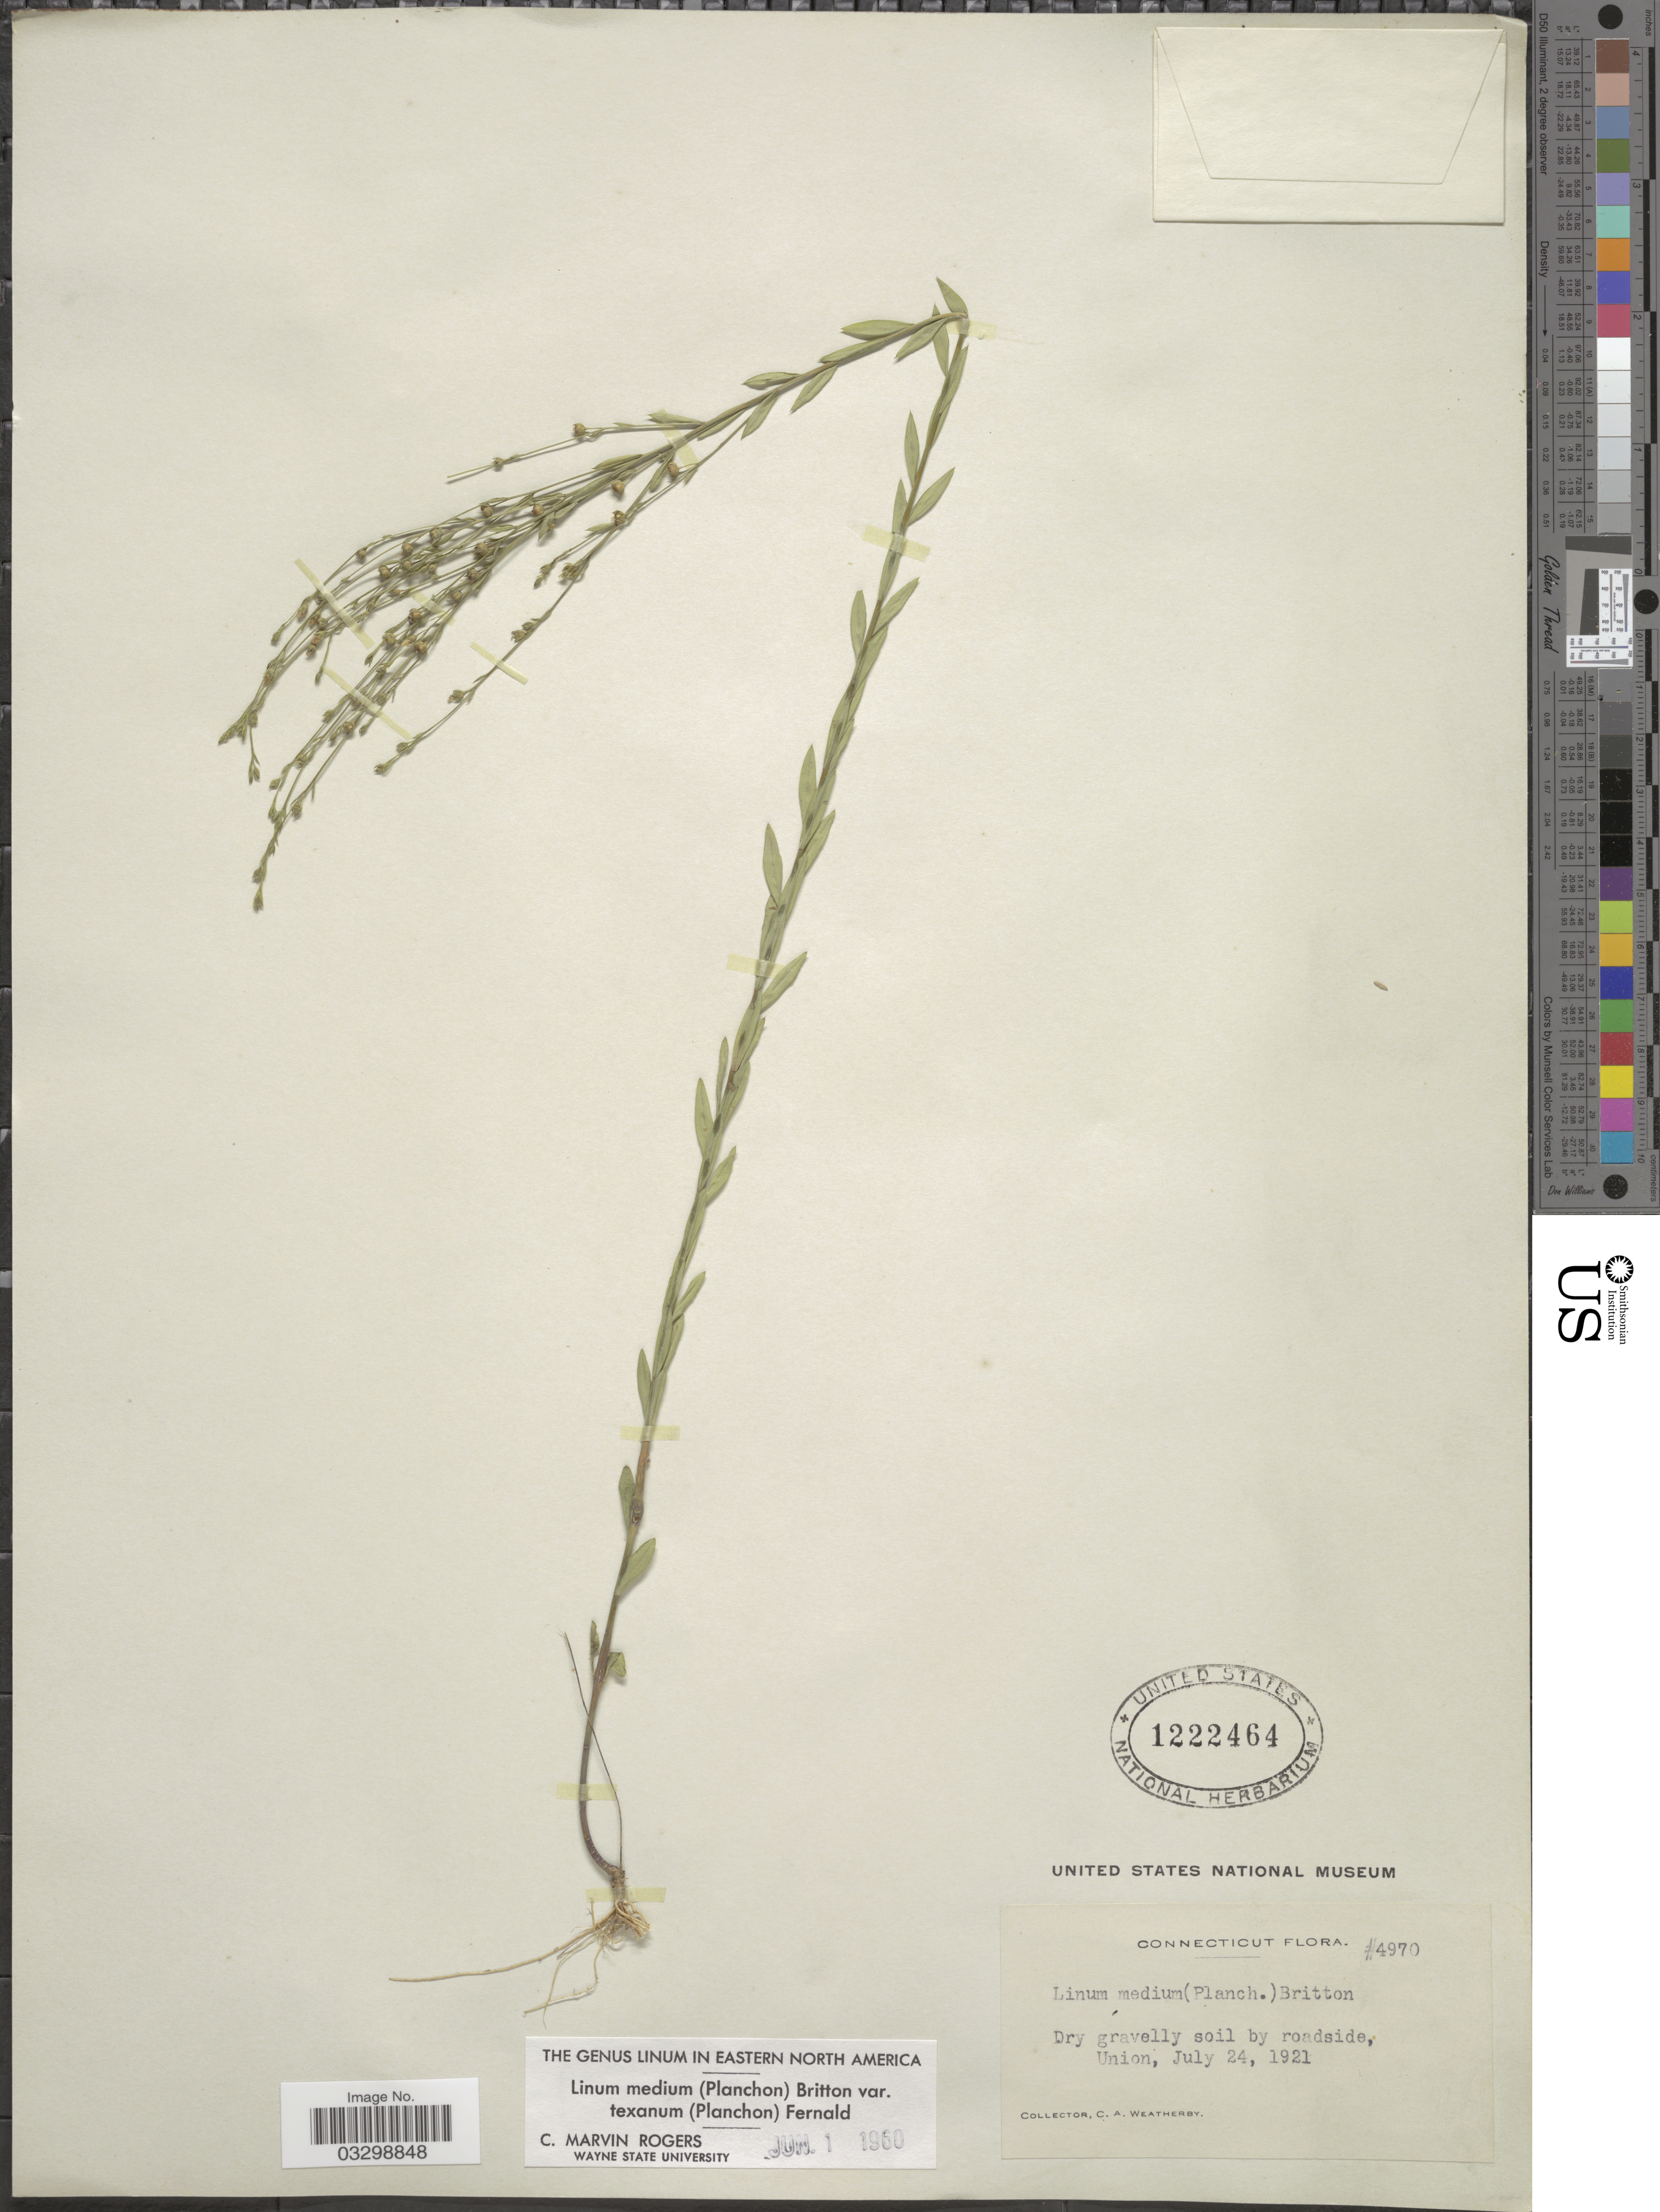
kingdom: Plantae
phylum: Tracheophyta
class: Magnoliopsida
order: Malpighiales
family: Linaceae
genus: Linum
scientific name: Linum medium var. texanum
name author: (Planch.) Fernald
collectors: C. A. Weatherby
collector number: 4970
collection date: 1921-07-24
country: United States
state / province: Connecticut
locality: Union.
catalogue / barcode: US 1222464